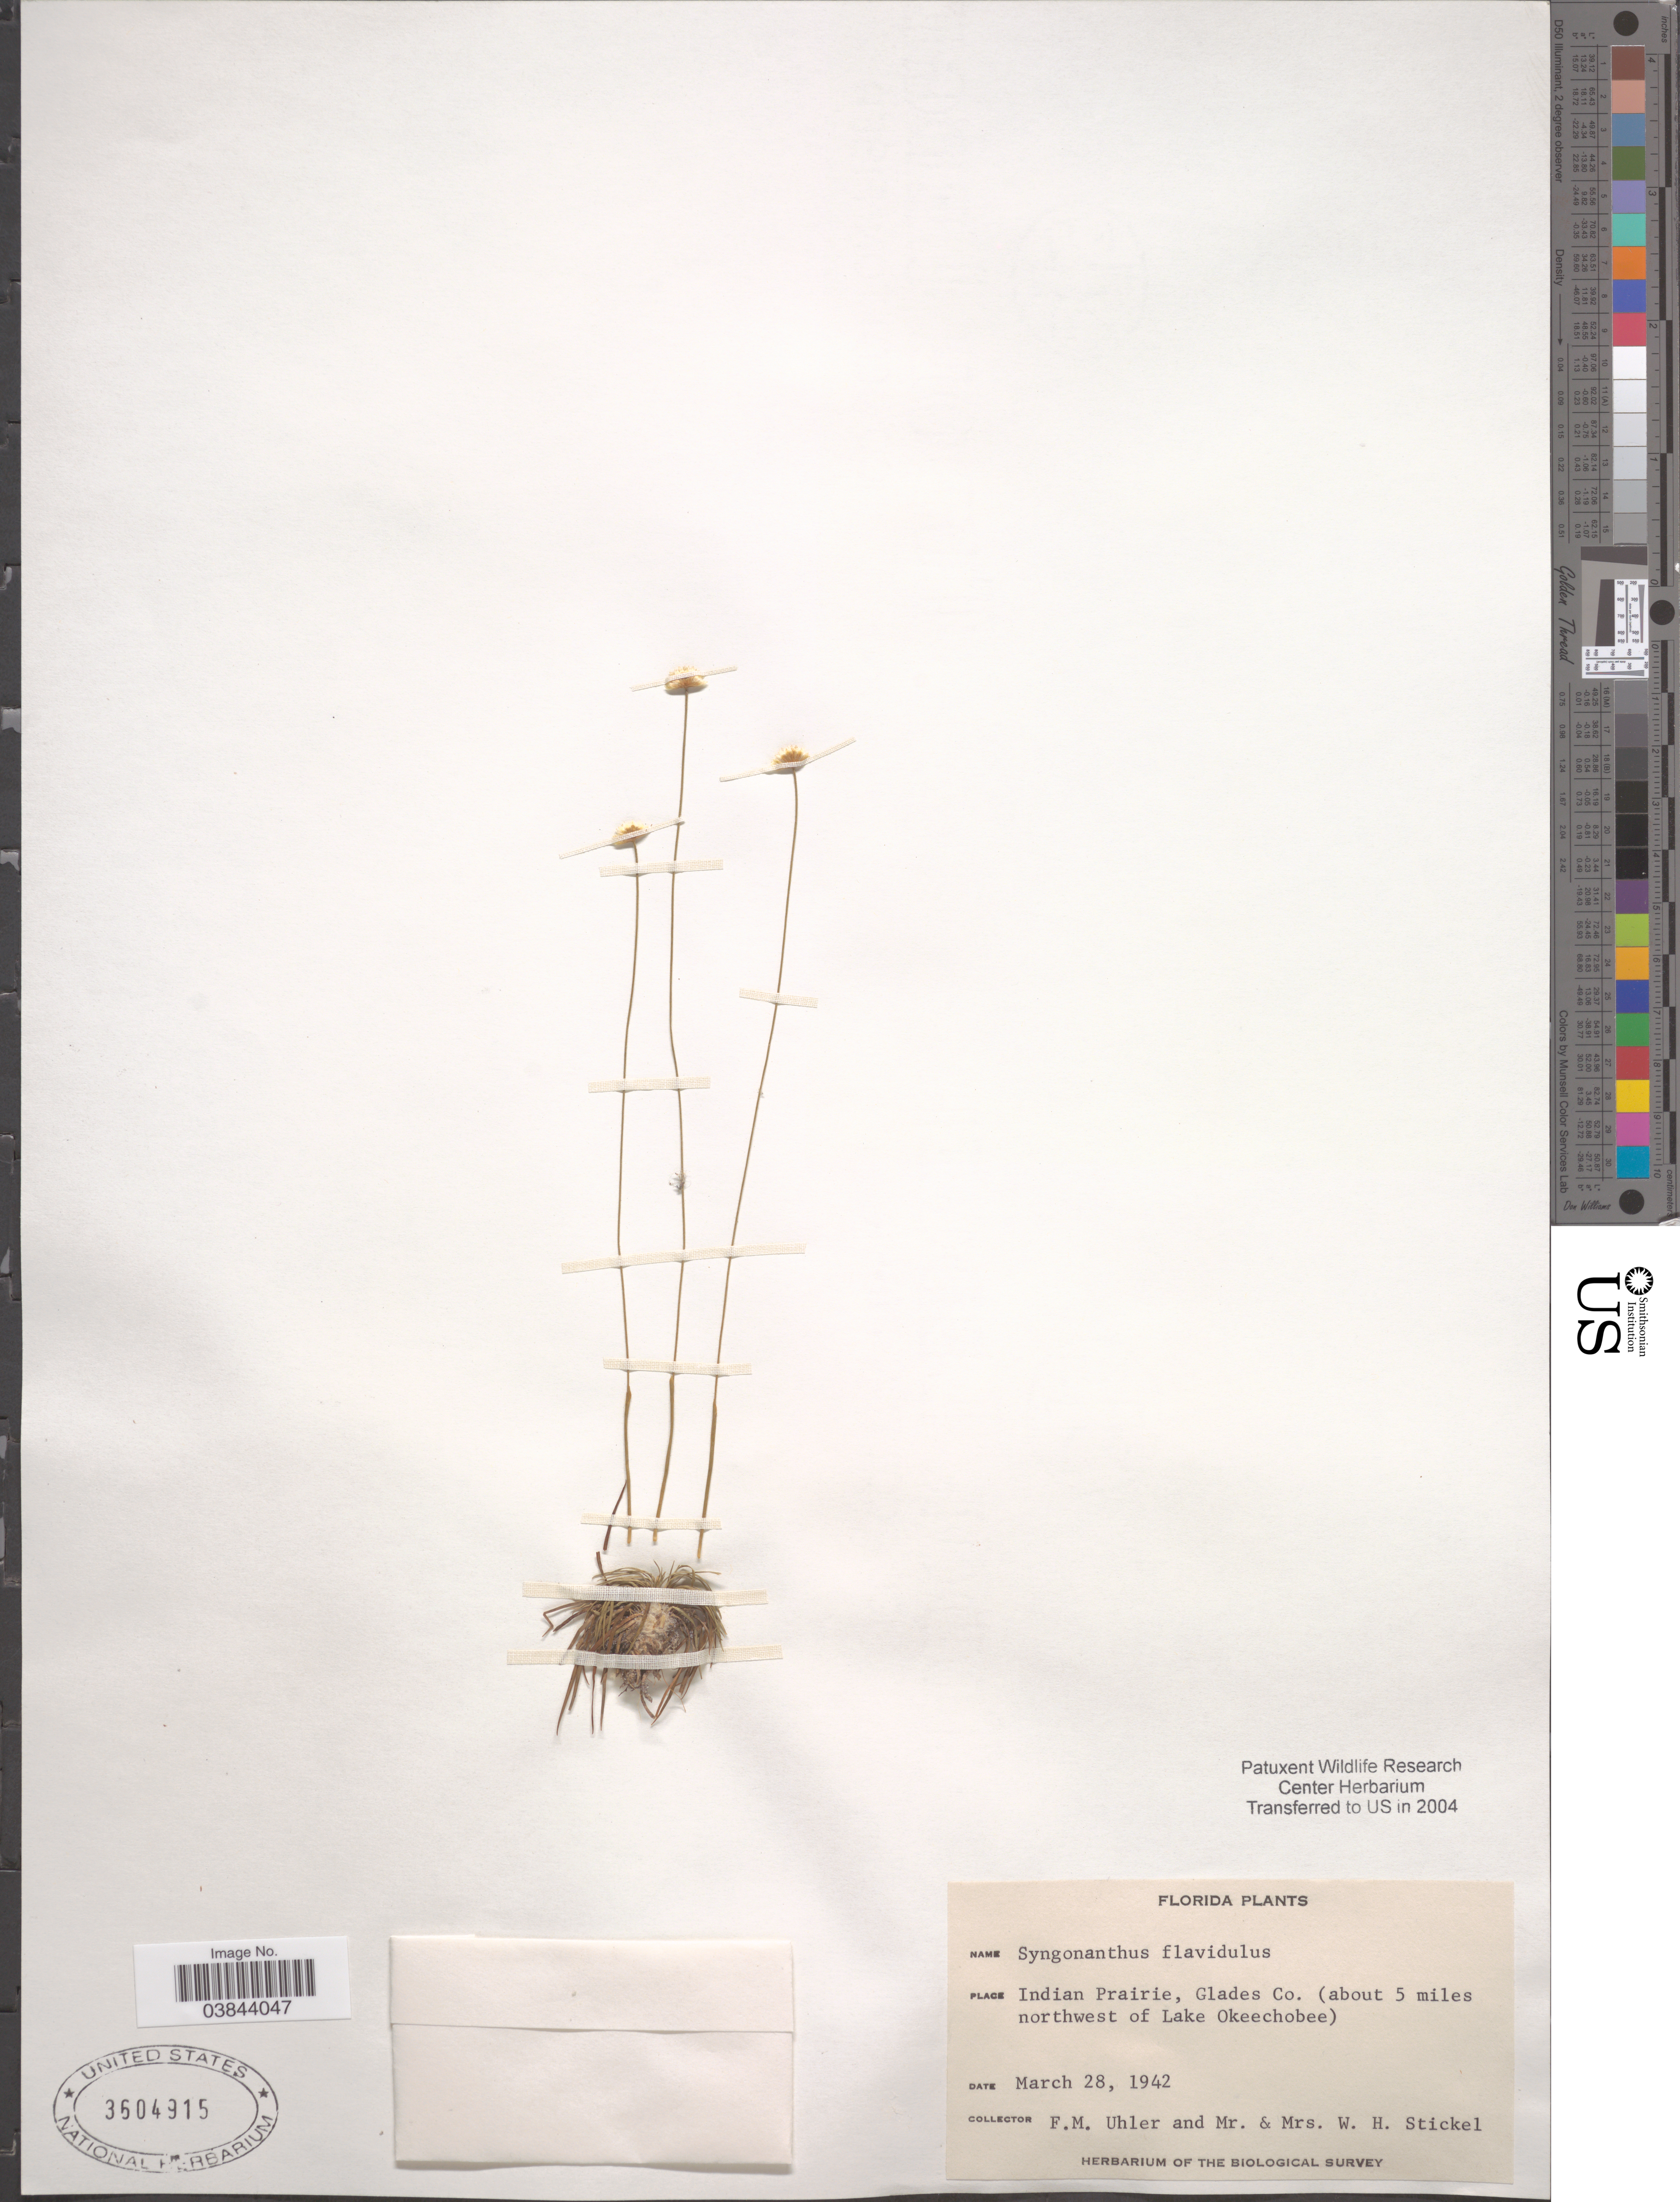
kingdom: Plantae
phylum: Tracheophyta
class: Liliopsida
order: Poales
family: Eriocaulaceae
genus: Syngonanthus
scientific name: Syngonanthus flavidulus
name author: (Michx.) Ruhland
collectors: F. M. Uhler, W. Stickel & W. Stickel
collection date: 1942-03-28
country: United States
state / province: Florida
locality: Indian Prairie, Glades Co. (about 5 miles northwest of Lake Okeechobee).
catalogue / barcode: US 3604915